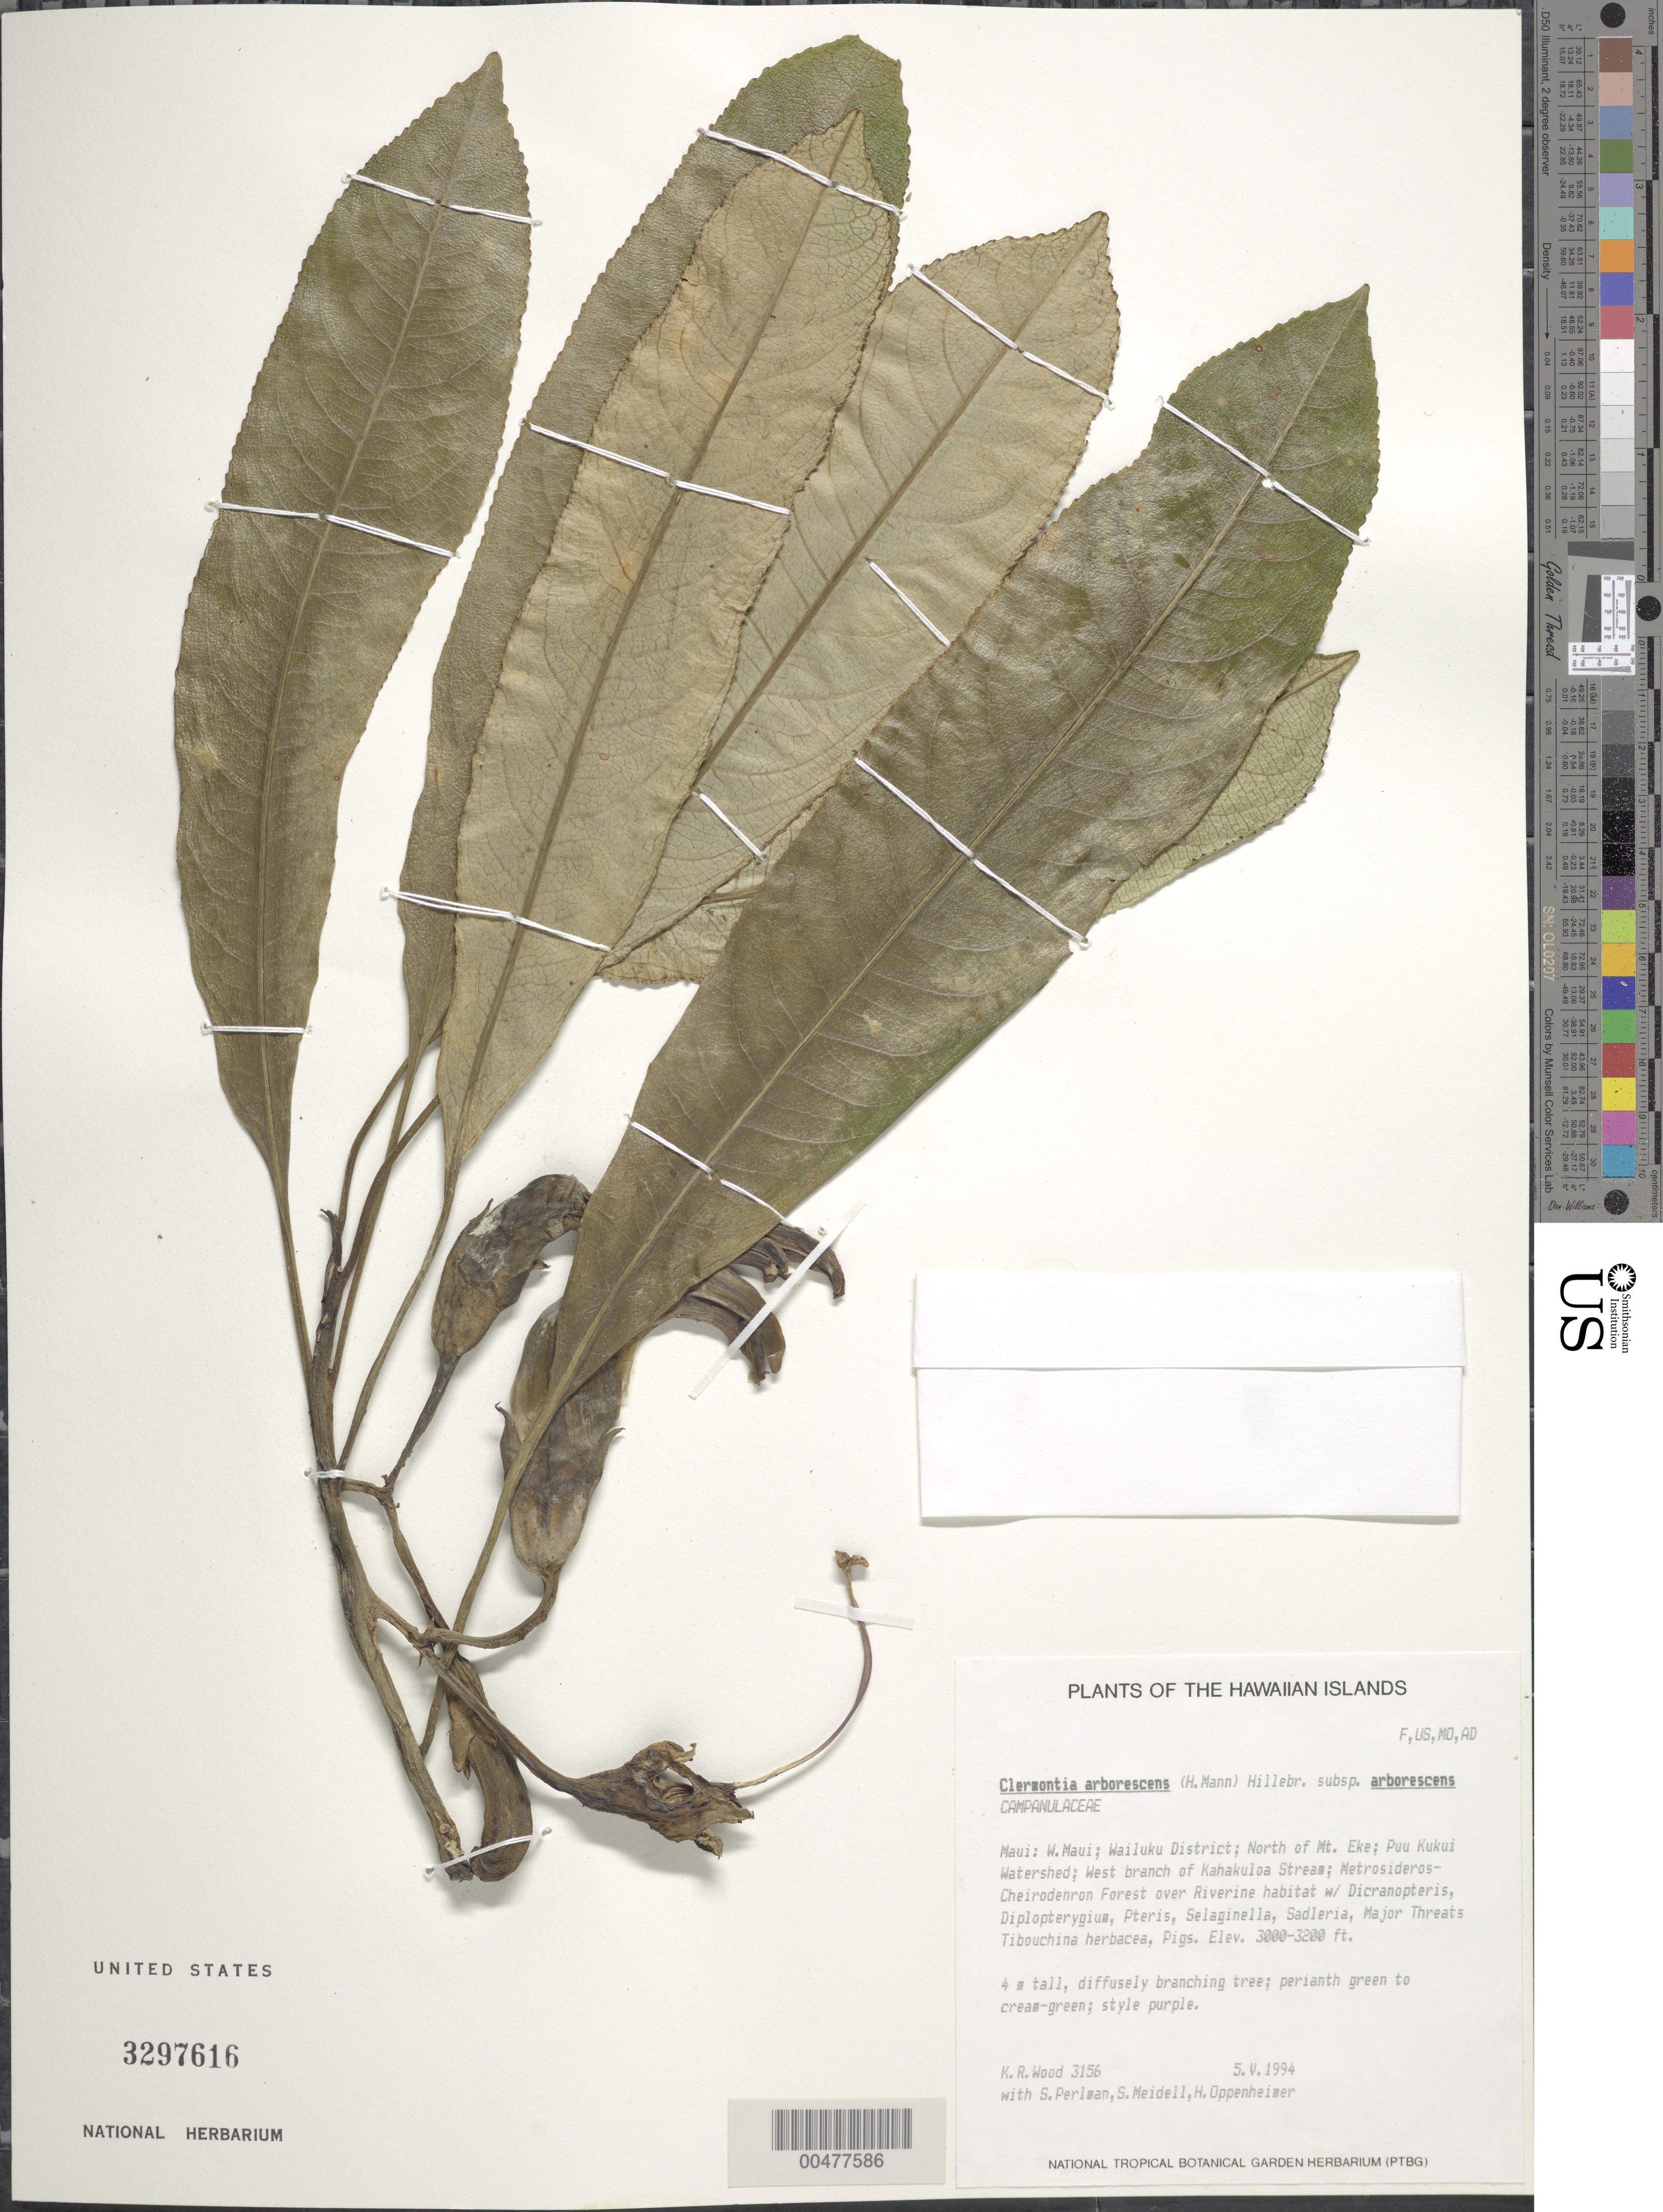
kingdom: Plantae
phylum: Tracheophyta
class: Magnoliopsida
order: Asterales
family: Campanulaceae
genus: Clermontia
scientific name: Clermontia arborescens subsp. arborescens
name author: (H. Mann) Hillebr.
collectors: K. R. Wood, S. P. Perlman, S. Meidell & H. Oppenheimer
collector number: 3156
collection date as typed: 5 May 1994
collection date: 1994-05-05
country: United States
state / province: Hawaii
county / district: Maui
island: Maui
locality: W. Maui, Wailuku Dist., N of Mt. Eke, Puu Kukui Watershed, W brancho f Kahakuloa Stream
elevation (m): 914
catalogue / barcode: US 3297616